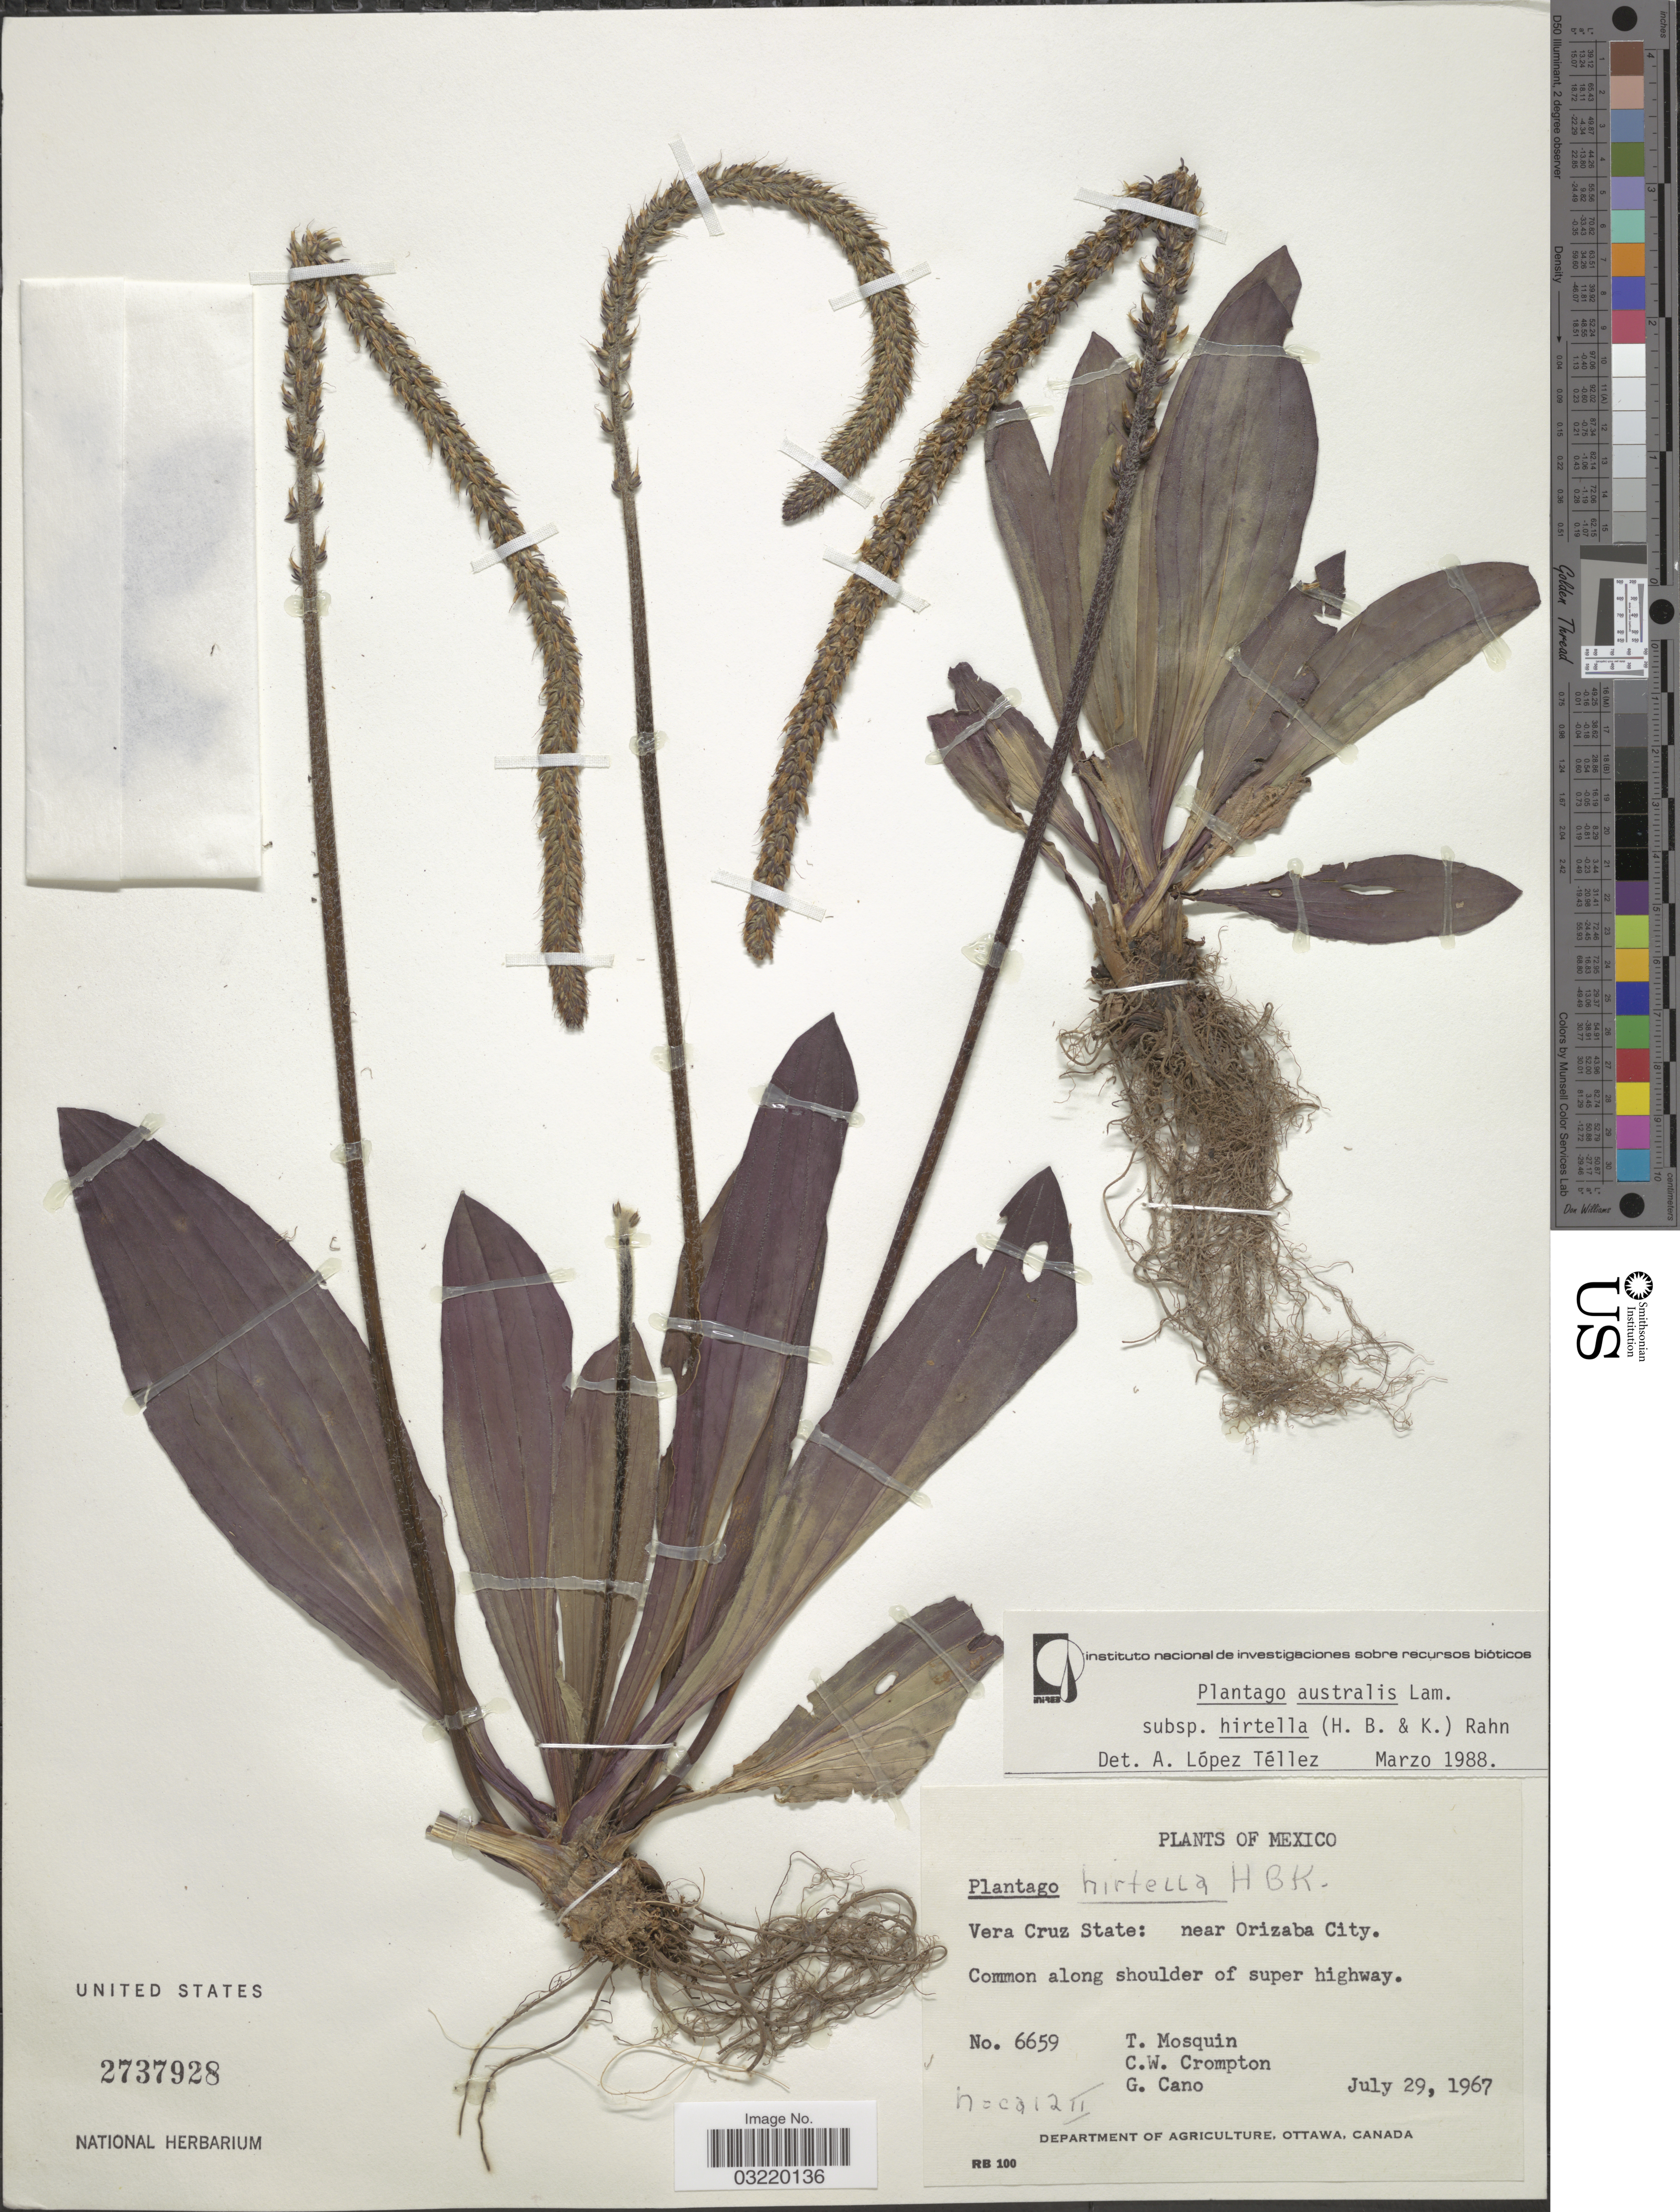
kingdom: Plantae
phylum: Tracheophyta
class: Magnoliopsida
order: Lamiales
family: Plantaginaceae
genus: Plantago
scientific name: Plantago australis subsp. hirtella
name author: (Kunth) Rahn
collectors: T. Mosquin, C. W. Crompton & G. Cano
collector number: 6659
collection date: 1967-07-29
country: Mexico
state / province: Veracruz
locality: Vera Cruz State: near Orizaba City. Common along shoulder of super highway.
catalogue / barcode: US 2737928